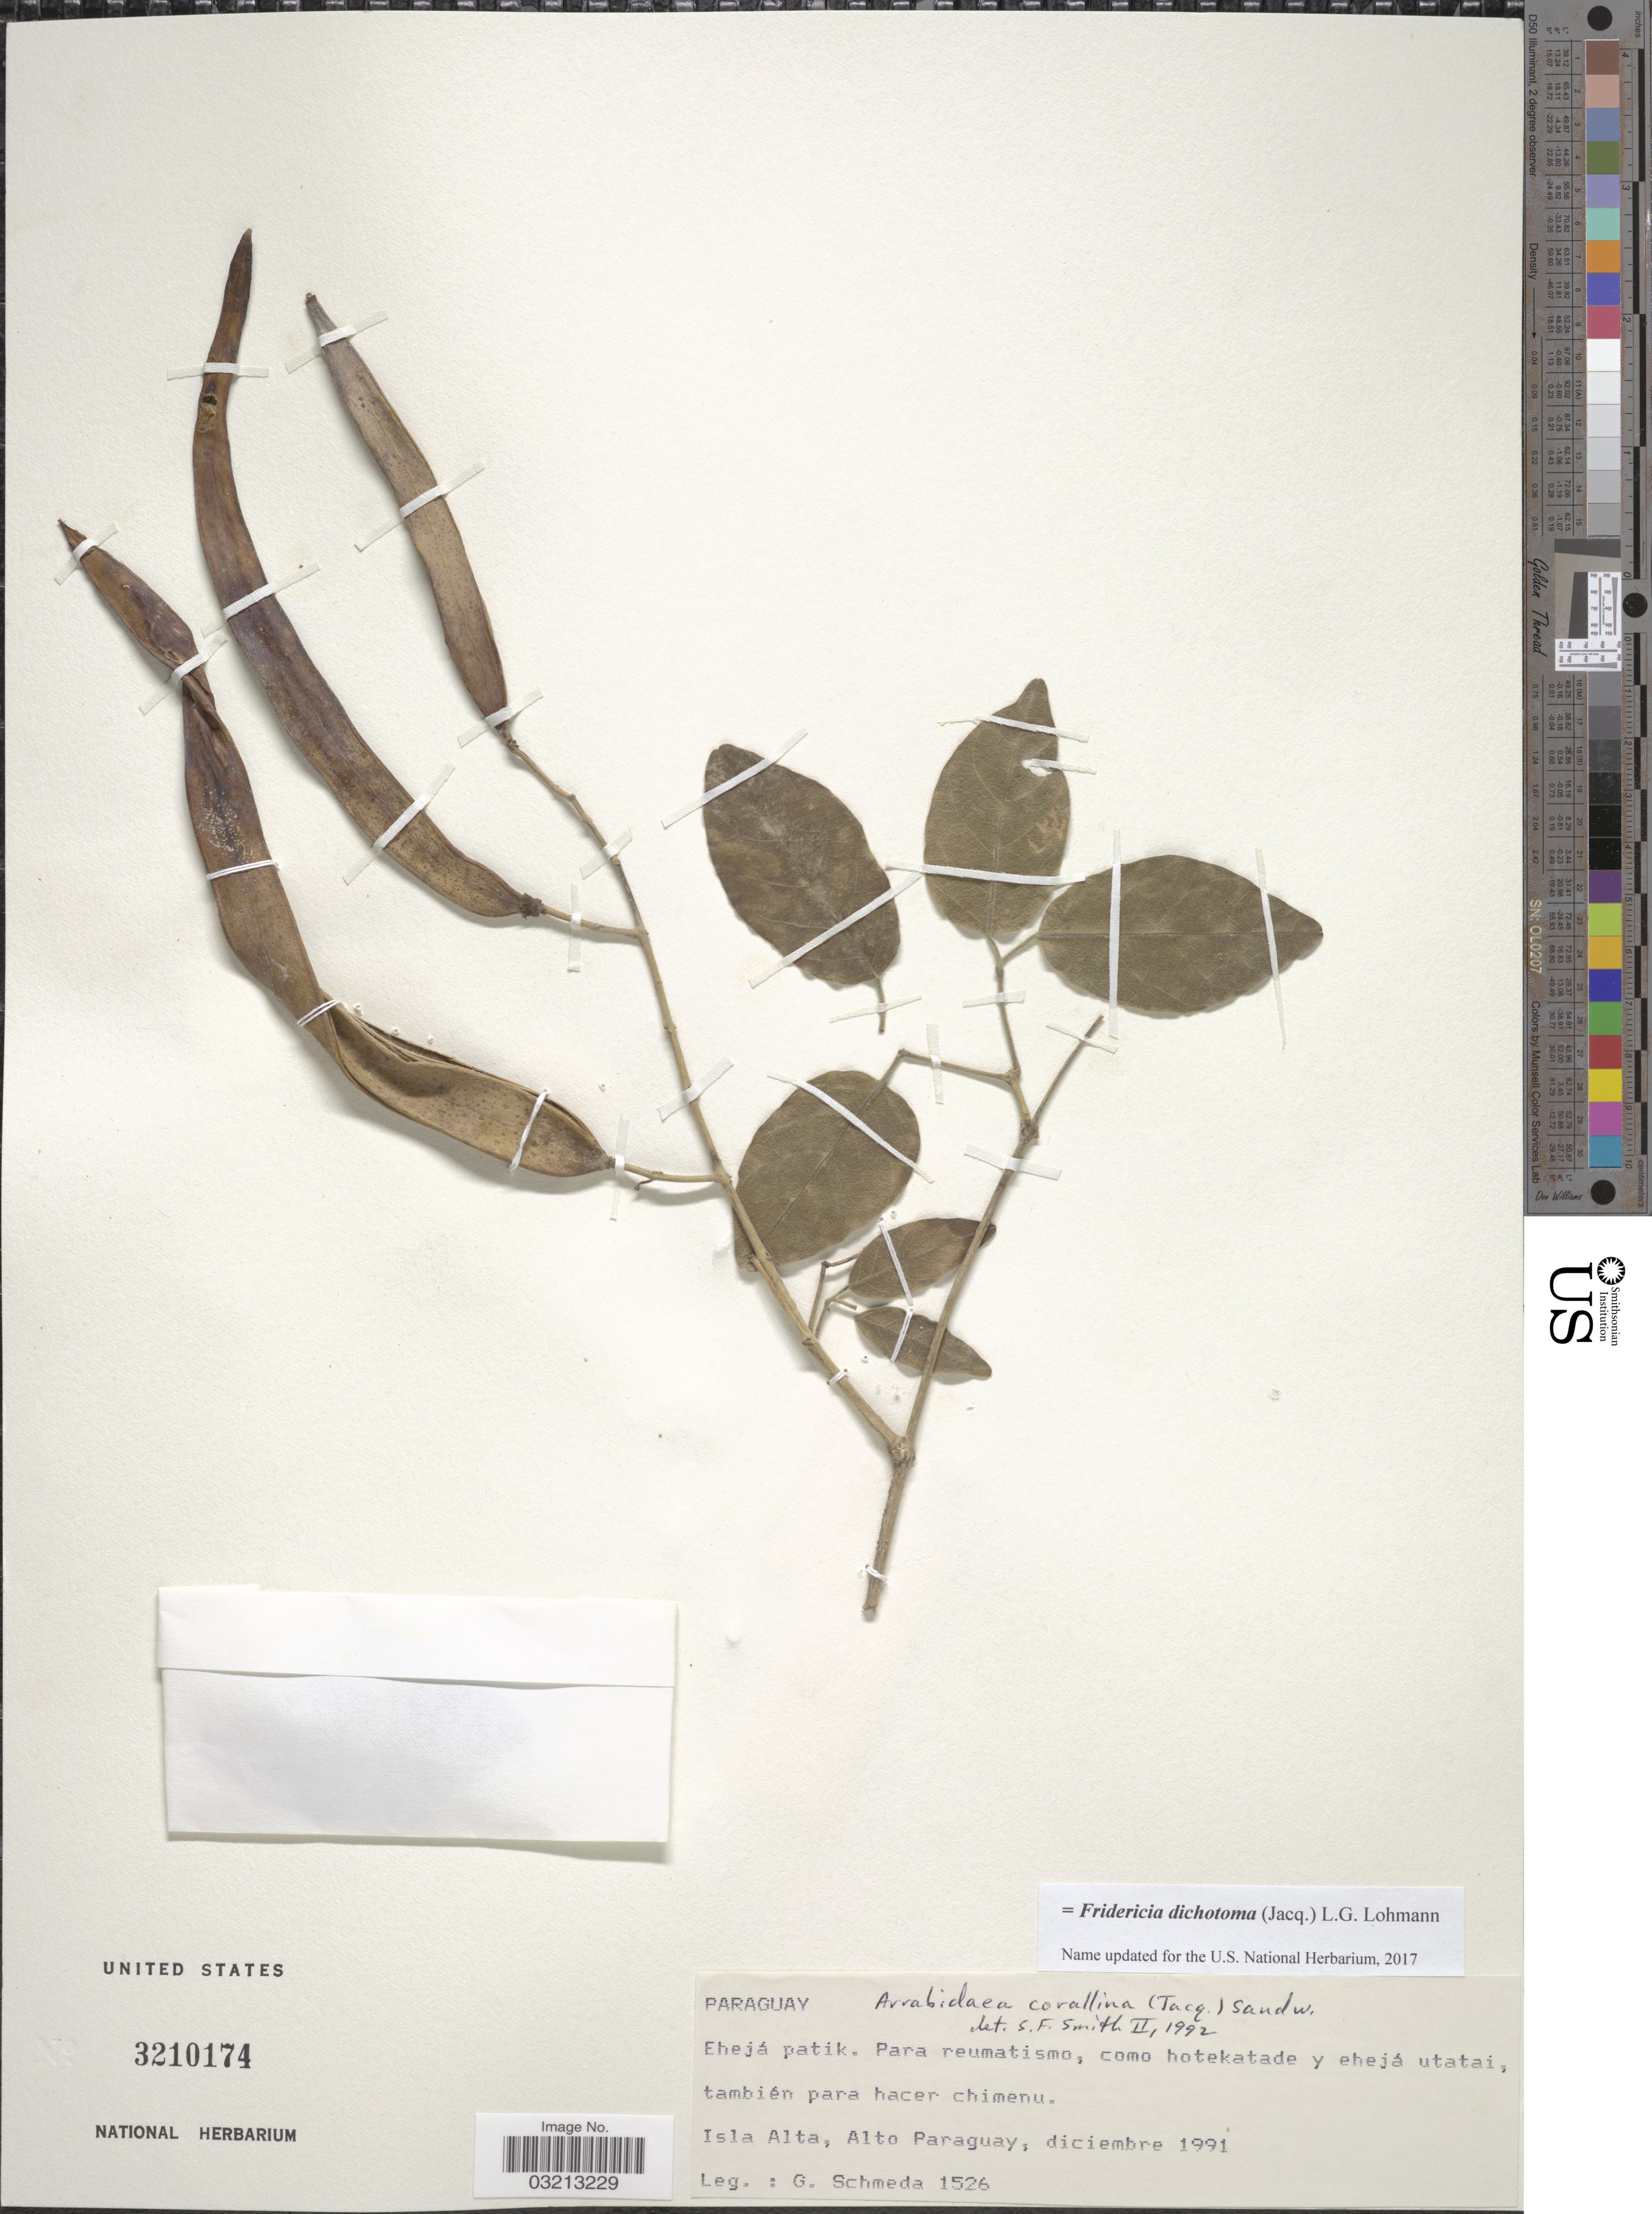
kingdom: Plantae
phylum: Tracheophyta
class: Magnoliopsida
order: Lamiales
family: Bignoniaceae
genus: Fridericia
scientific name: Fridericia dichotoma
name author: (Jacq.) L.G. Lohmann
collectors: G. Schmeda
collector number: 1526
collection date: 1991-12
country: Paraguay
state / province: Alto Paraguay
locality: Isla Alta.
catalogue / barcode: US 3210174